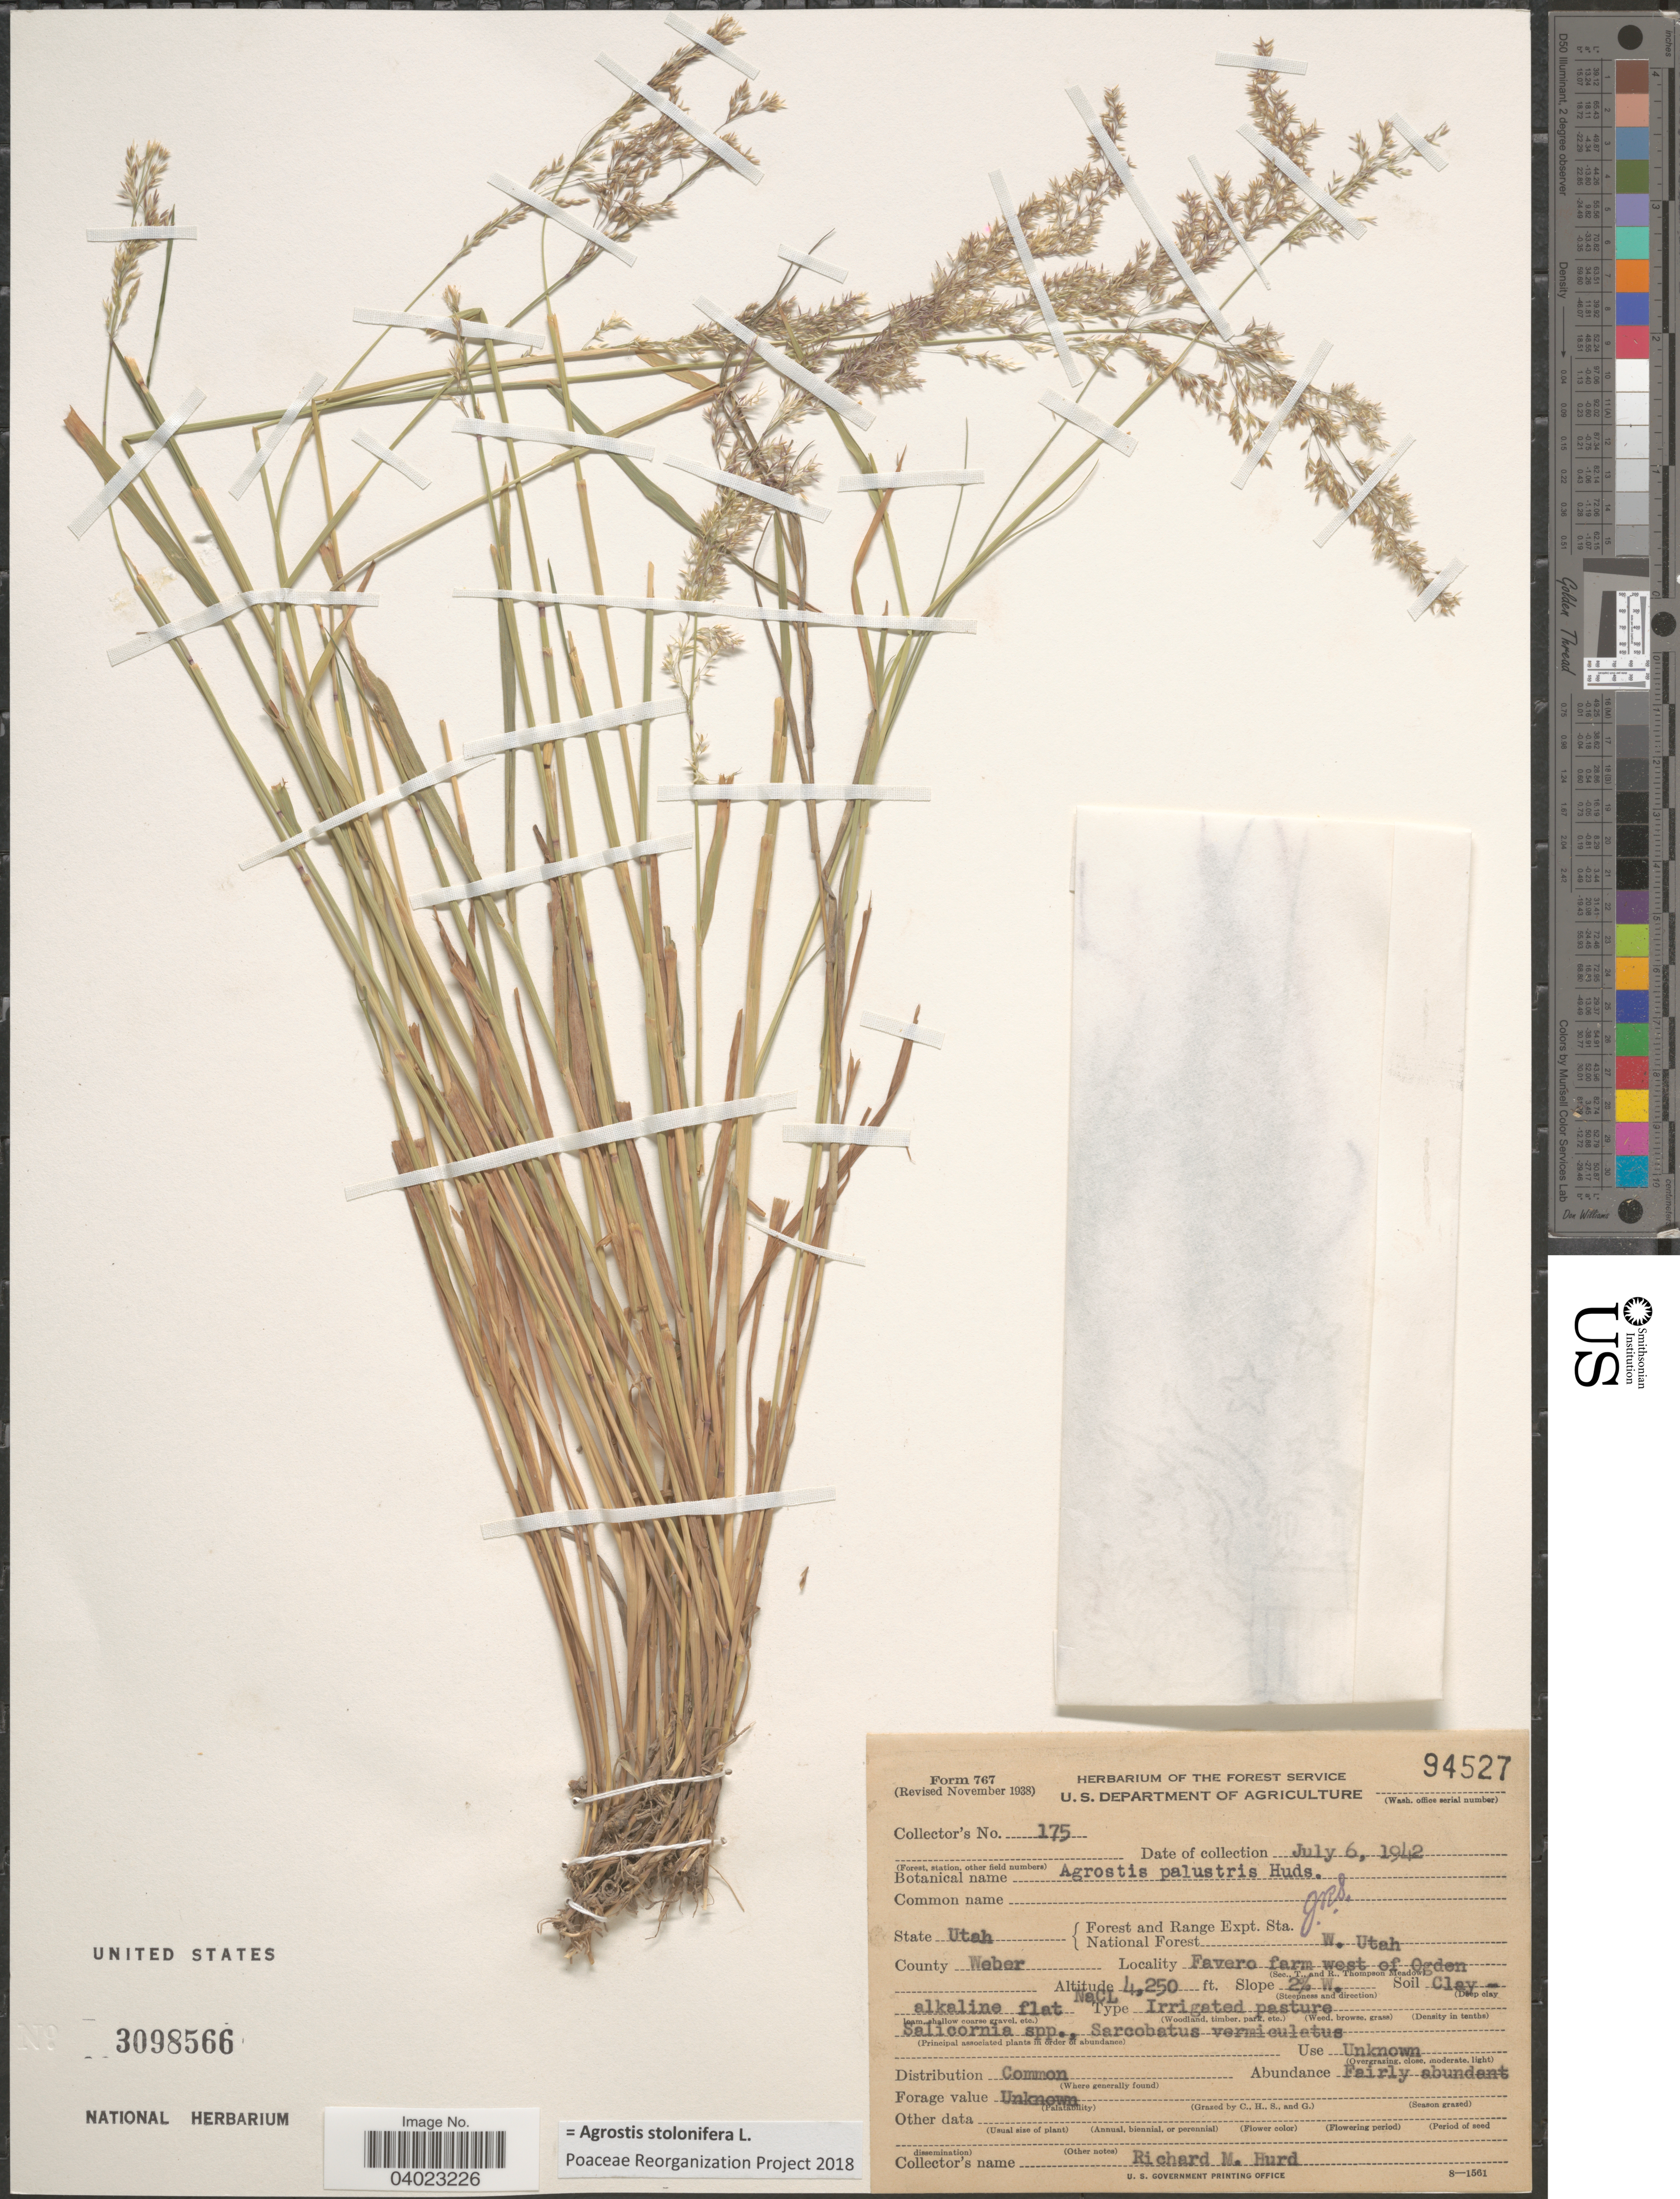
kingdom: Plantae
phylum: Tracheophyta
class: Liliopsida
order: Poales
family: Poaceae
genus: Agrostis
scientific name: Agrostis stolonifera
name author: L.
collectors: R. Hurd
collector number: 175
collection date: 1942-07-06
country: United States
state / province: Utah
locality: Forest and Range Expt. Sta. National Forest. W. Utah. County Weber. Favero farm west of Ogden.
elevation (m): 1295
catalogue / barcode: US 3098566